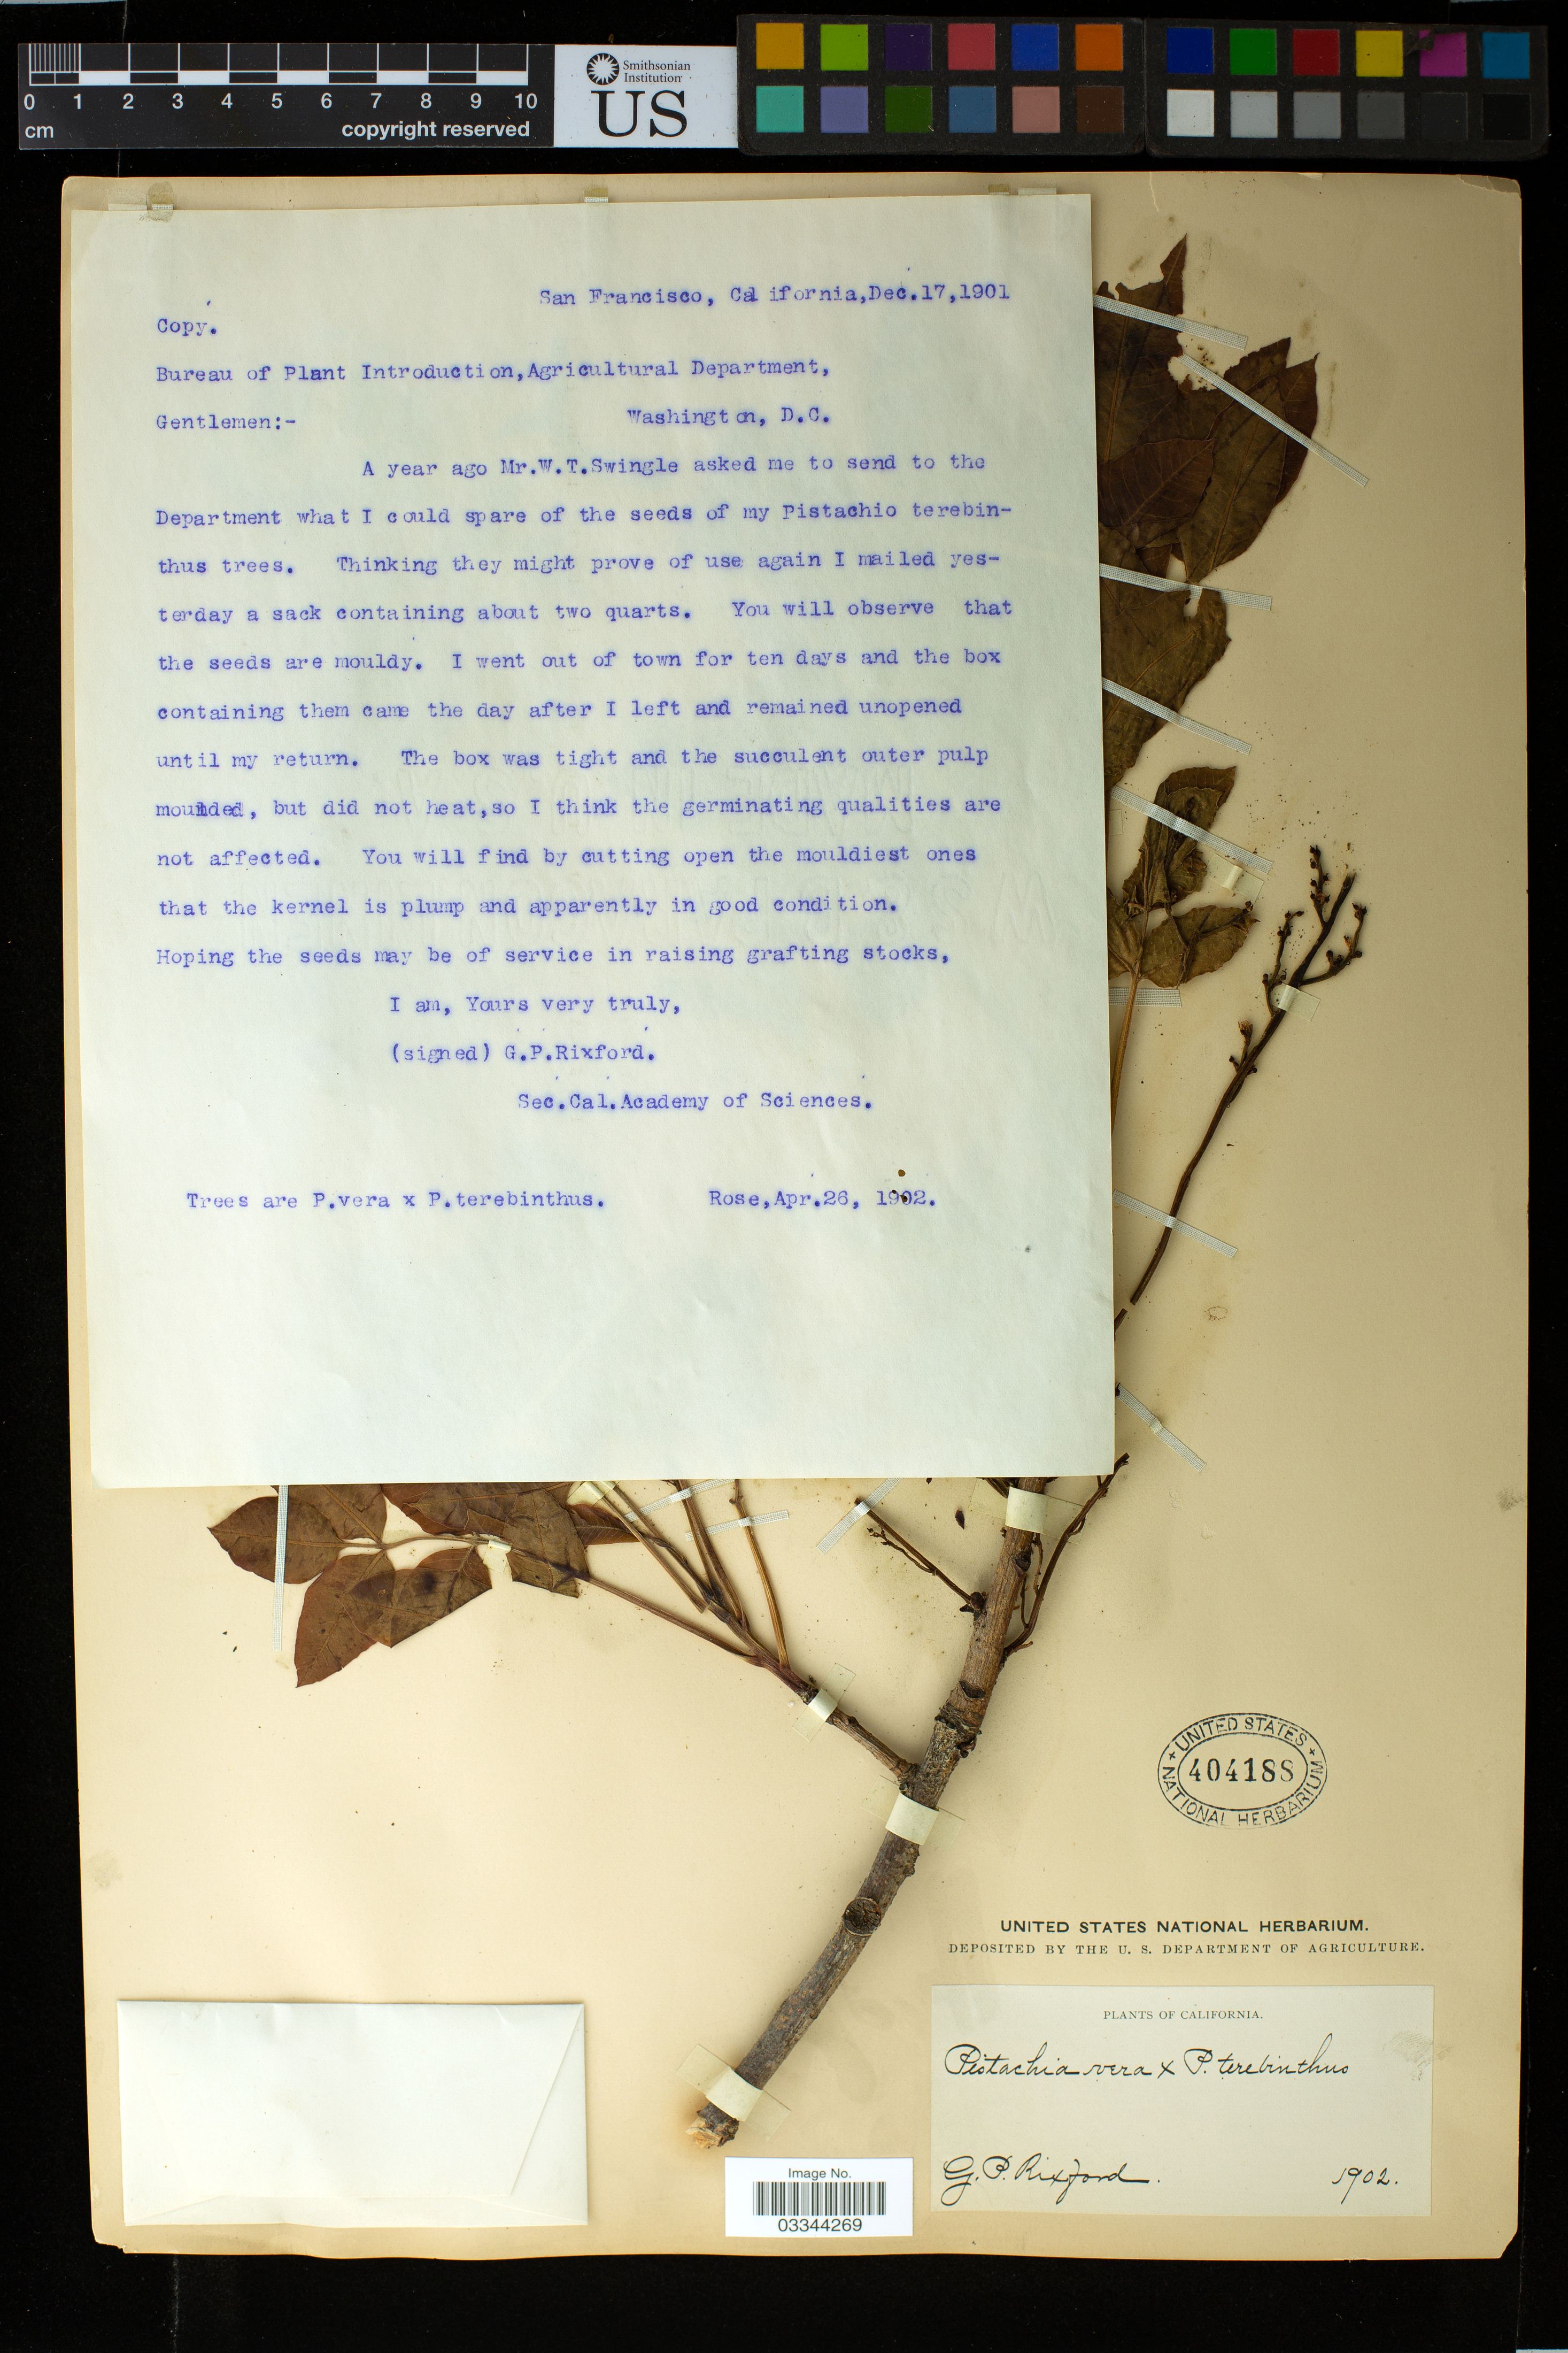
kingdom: Plantae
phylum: Tracheophyta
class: Magnoliopsida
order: Sapindales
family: Anacardiaceae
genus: Pistacia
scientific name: Pistacia vera x P. terebinthus L.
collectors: G. Rixford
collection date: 1902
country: United States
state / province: California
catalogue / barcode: US 404188